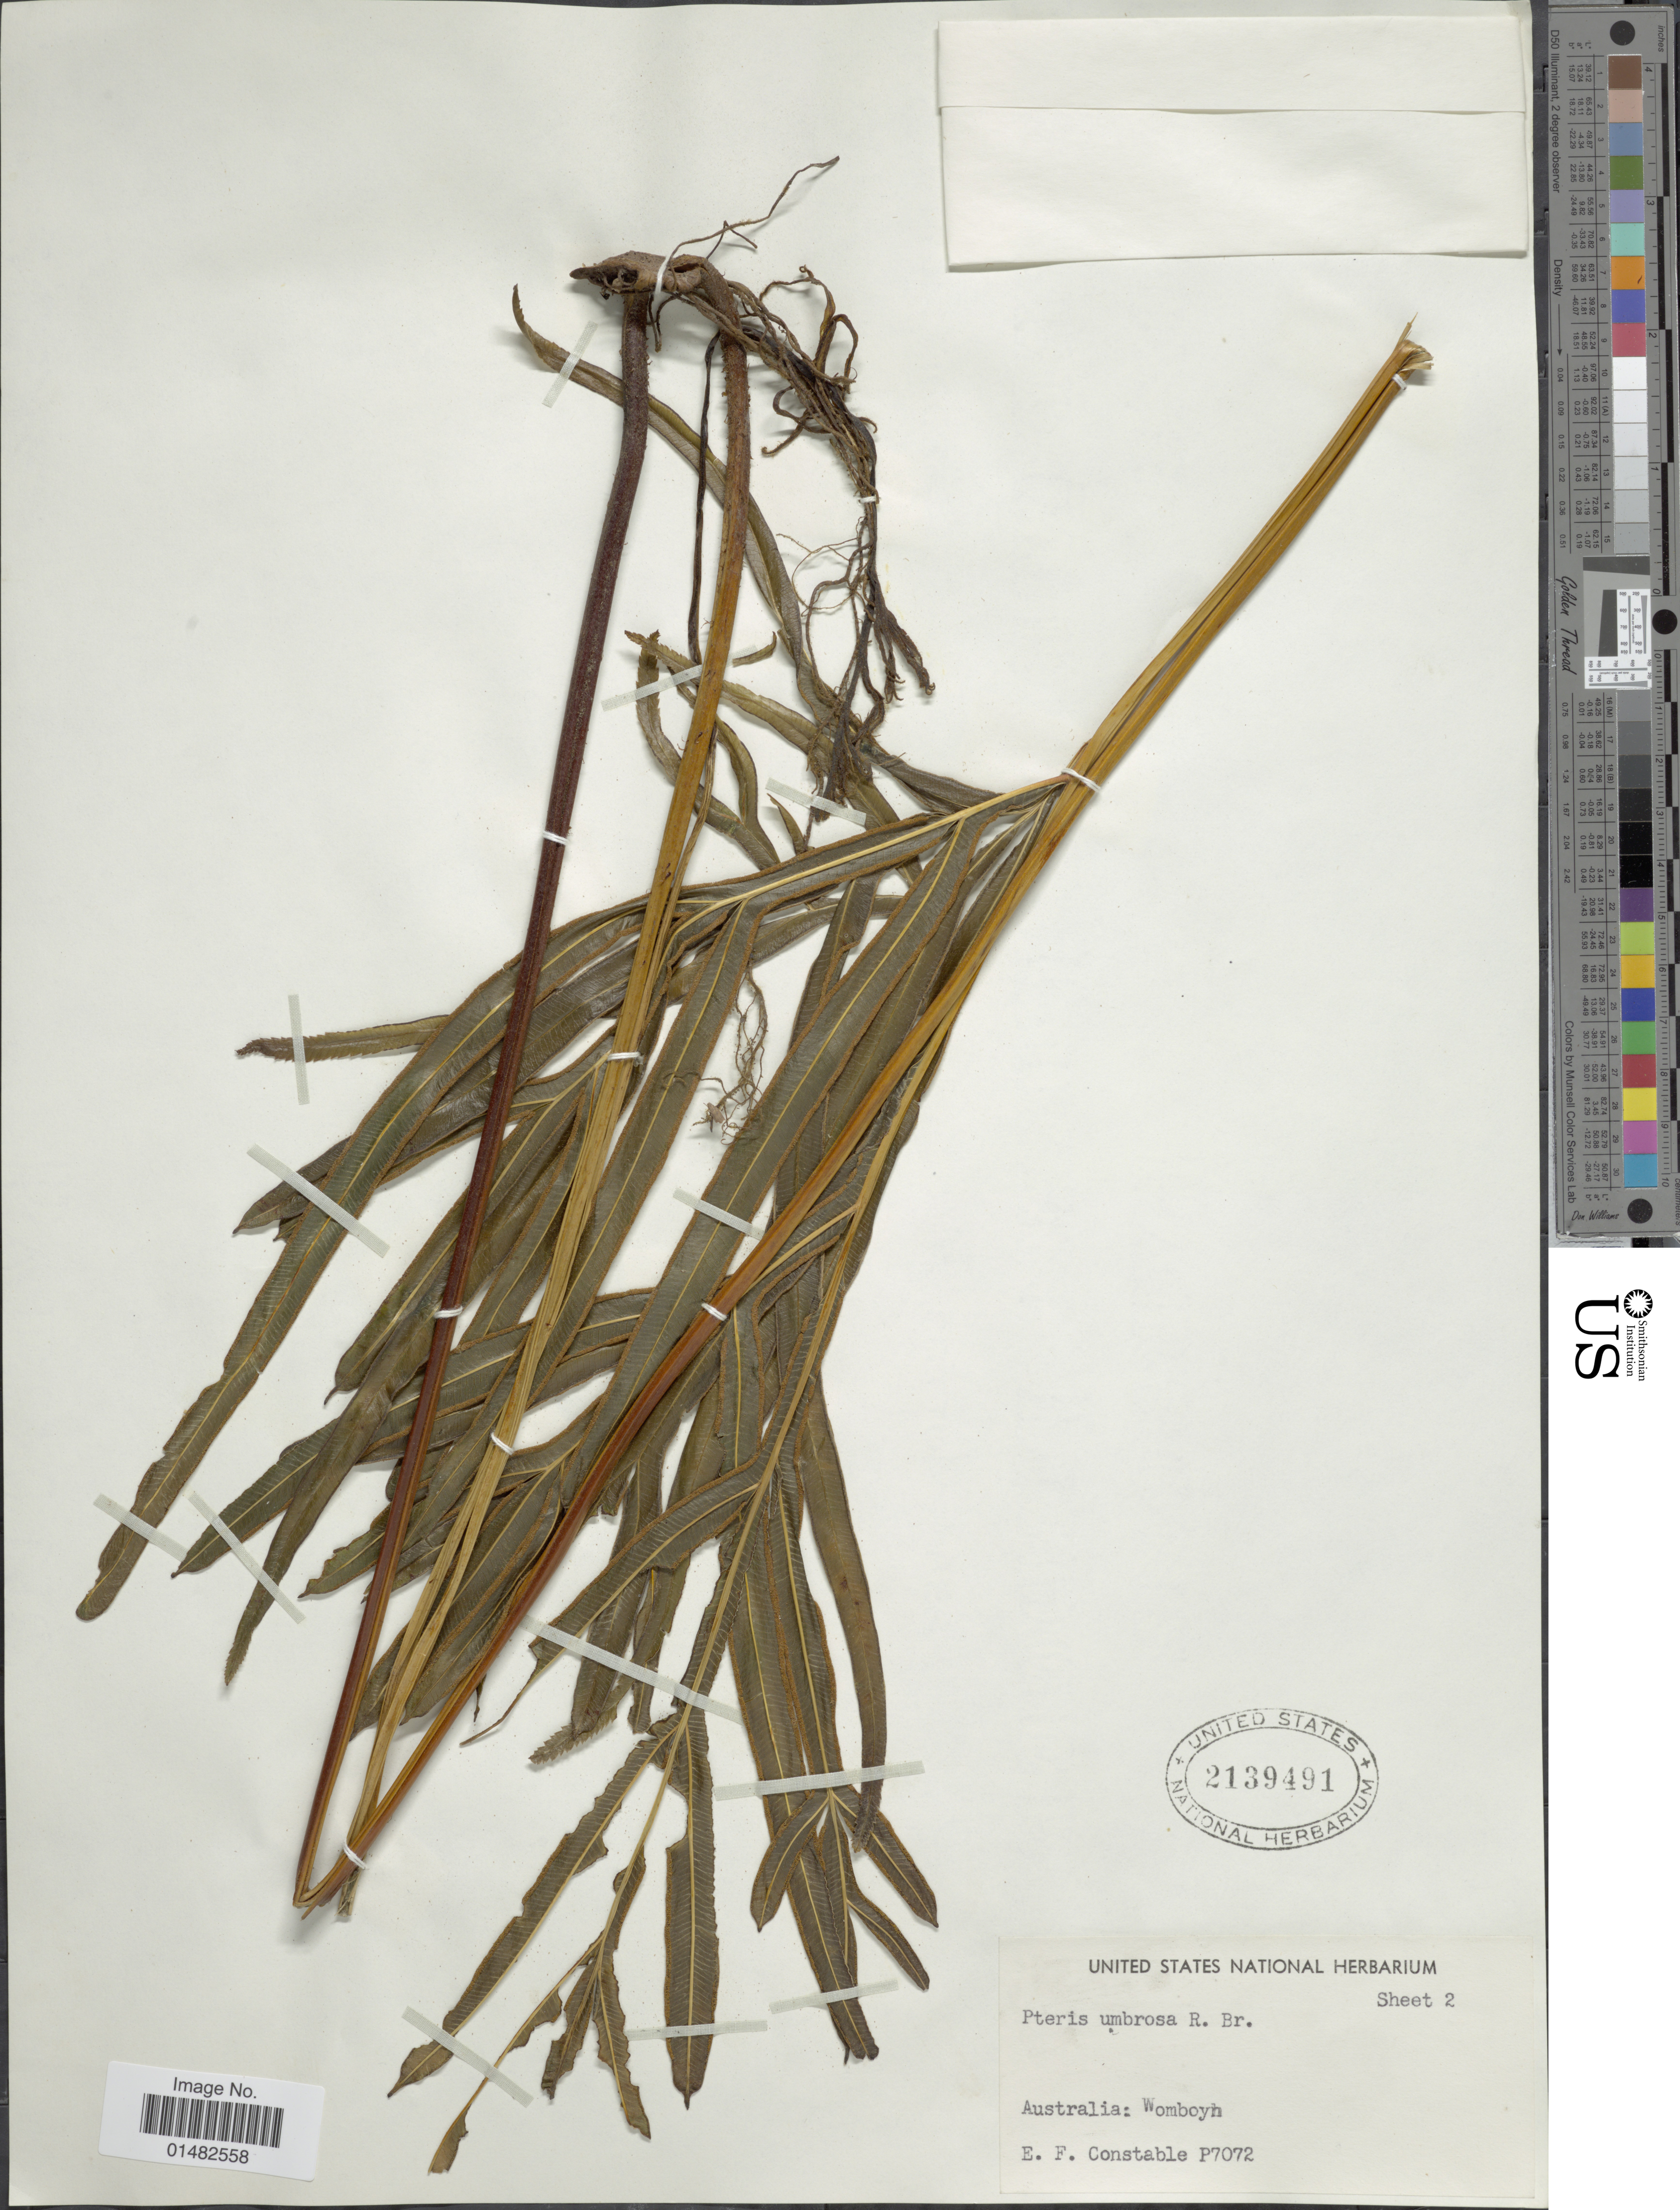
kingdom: Plantae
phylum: Tracheophyta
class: Polypodiopsida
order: Polypodiales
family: Pteridaceae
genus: Pteris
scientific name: Pteris umbrosa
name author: R. Br.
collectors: E. F. Constable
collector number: P7072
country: Australia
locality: Australia, Womboyh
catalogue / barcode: US 2139491